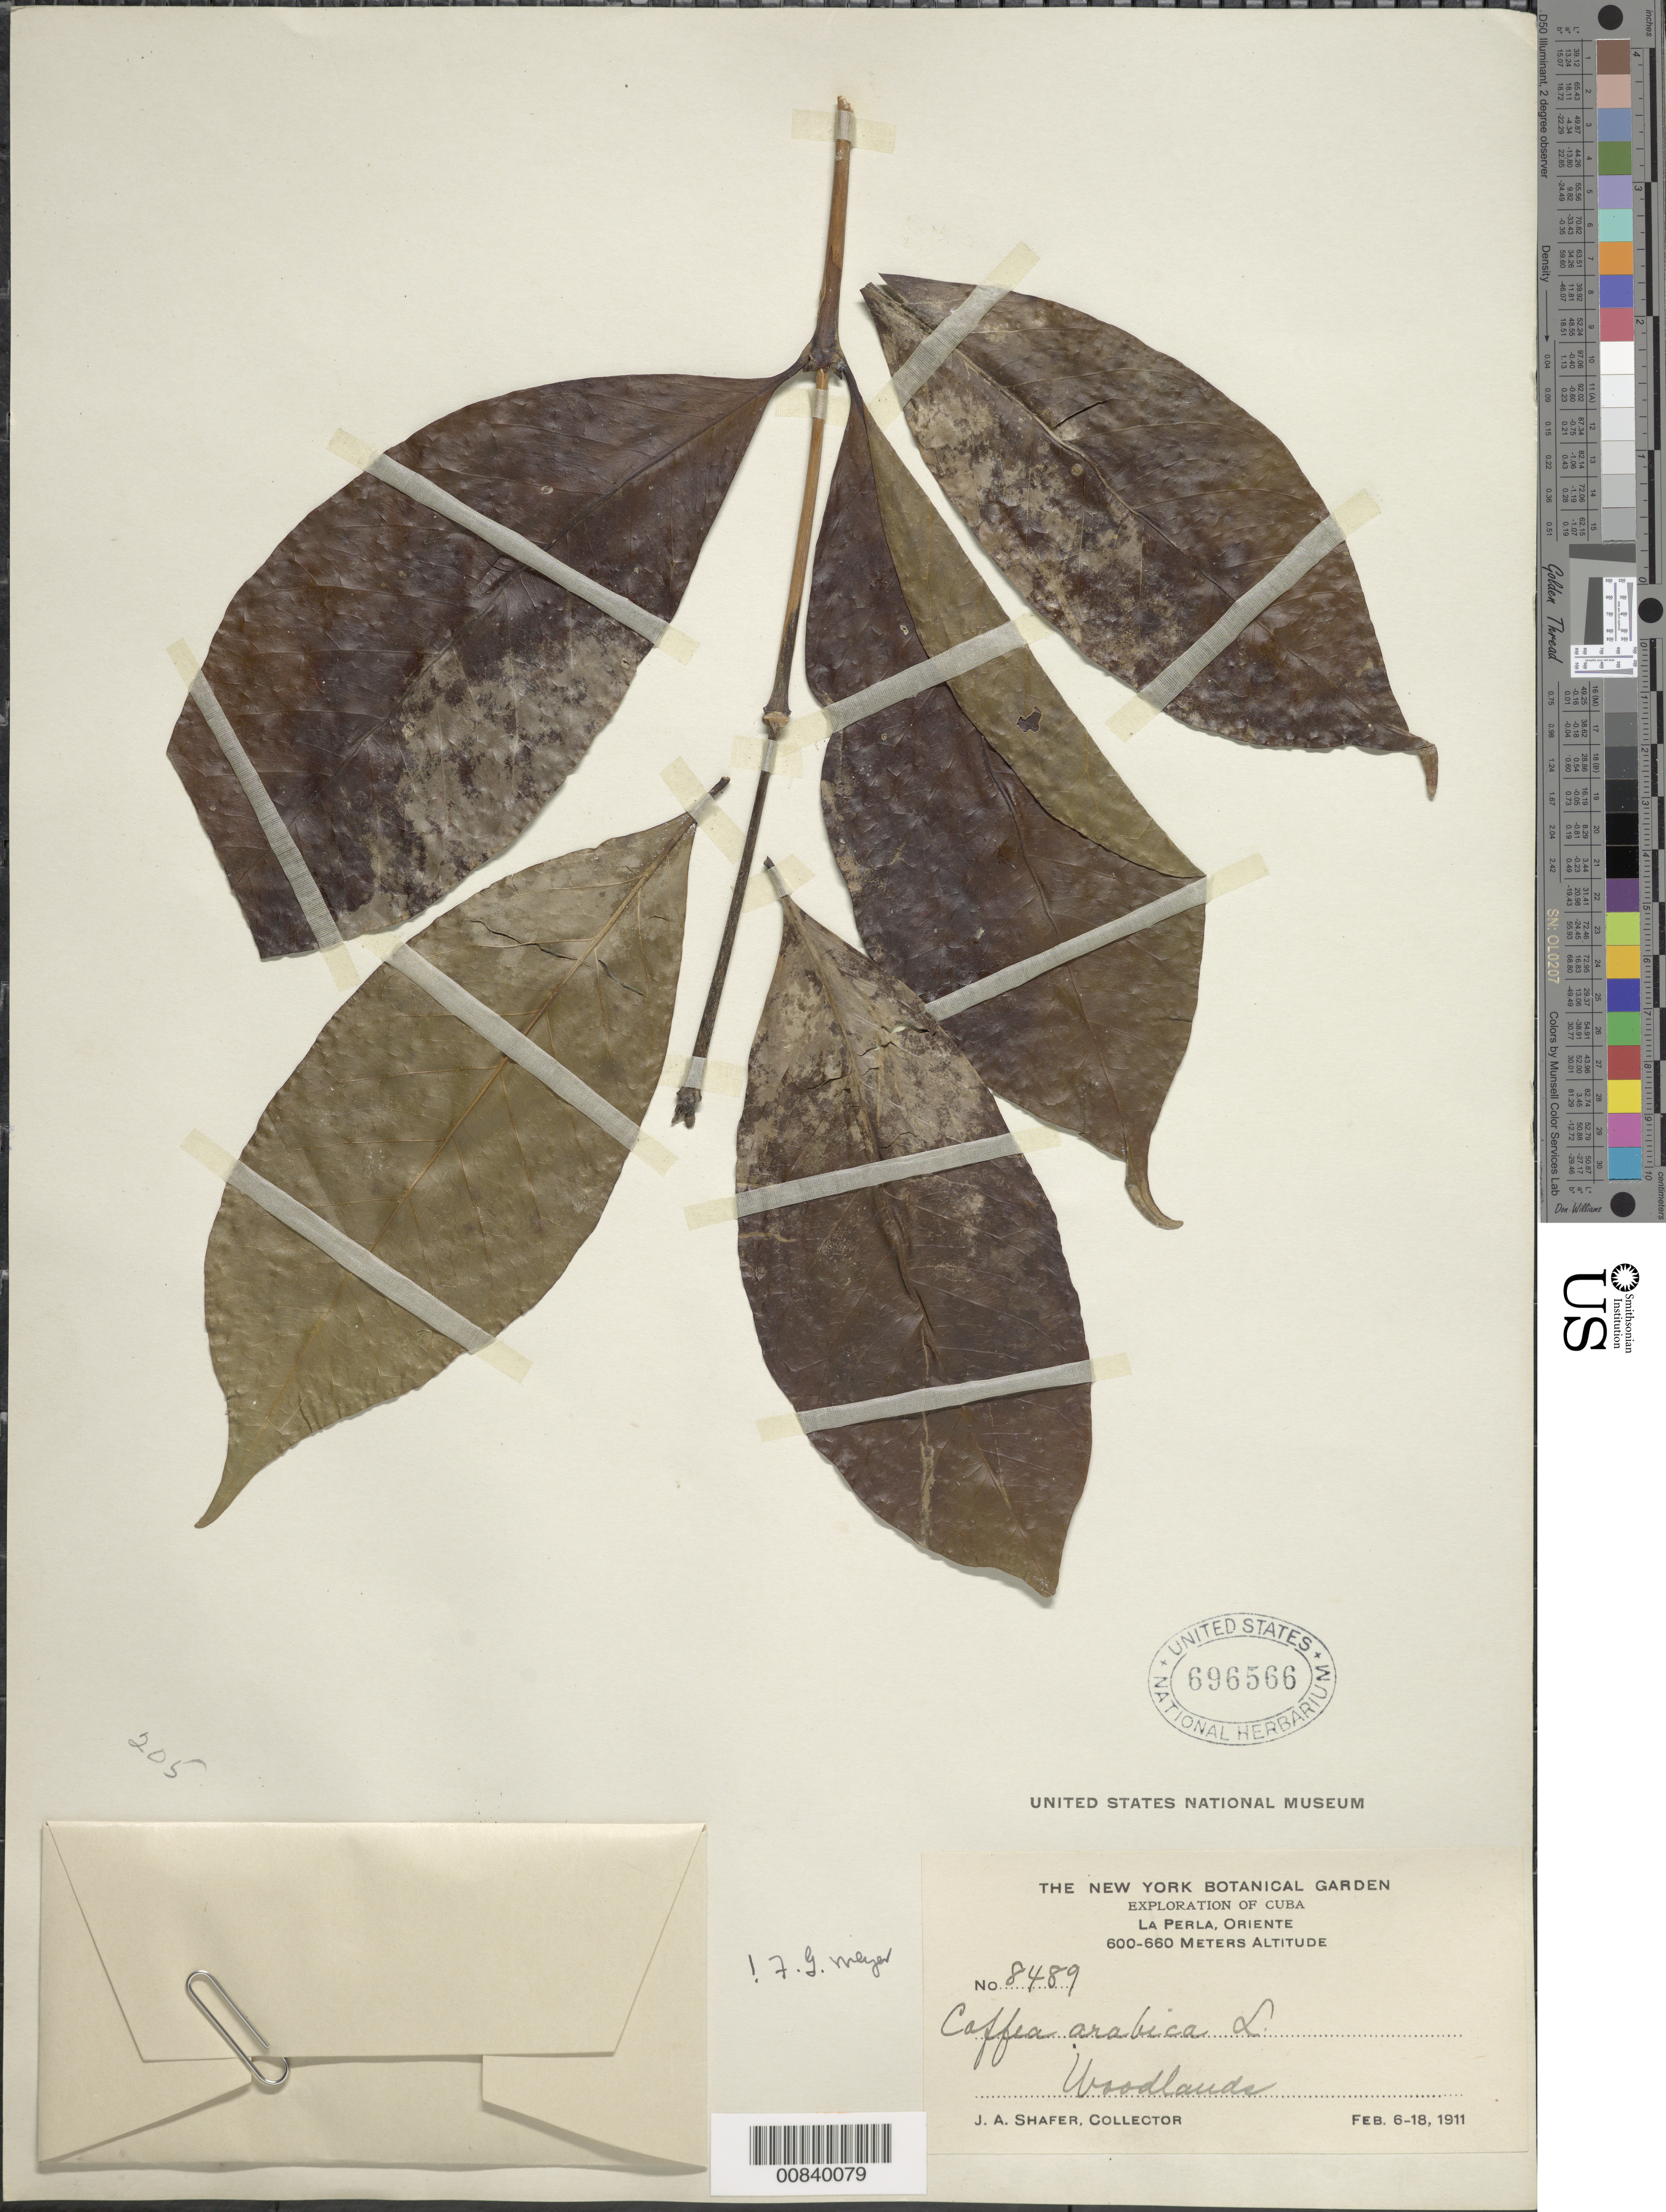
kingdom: Plantae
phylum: Tracheophyta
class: Magnoliopsida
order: Gentianales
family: Rubiaceae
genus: Coffea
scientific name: Coffea arabica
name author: L.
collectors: J. A. Shafer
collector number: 8489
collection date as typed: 06 Feb 1911 to 18 Feb 1911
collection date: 1911-02-06/1911-02-18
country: Cuba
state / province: Oriente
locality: La Perla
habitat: Woodlands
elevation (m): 600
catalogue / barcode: US 696566